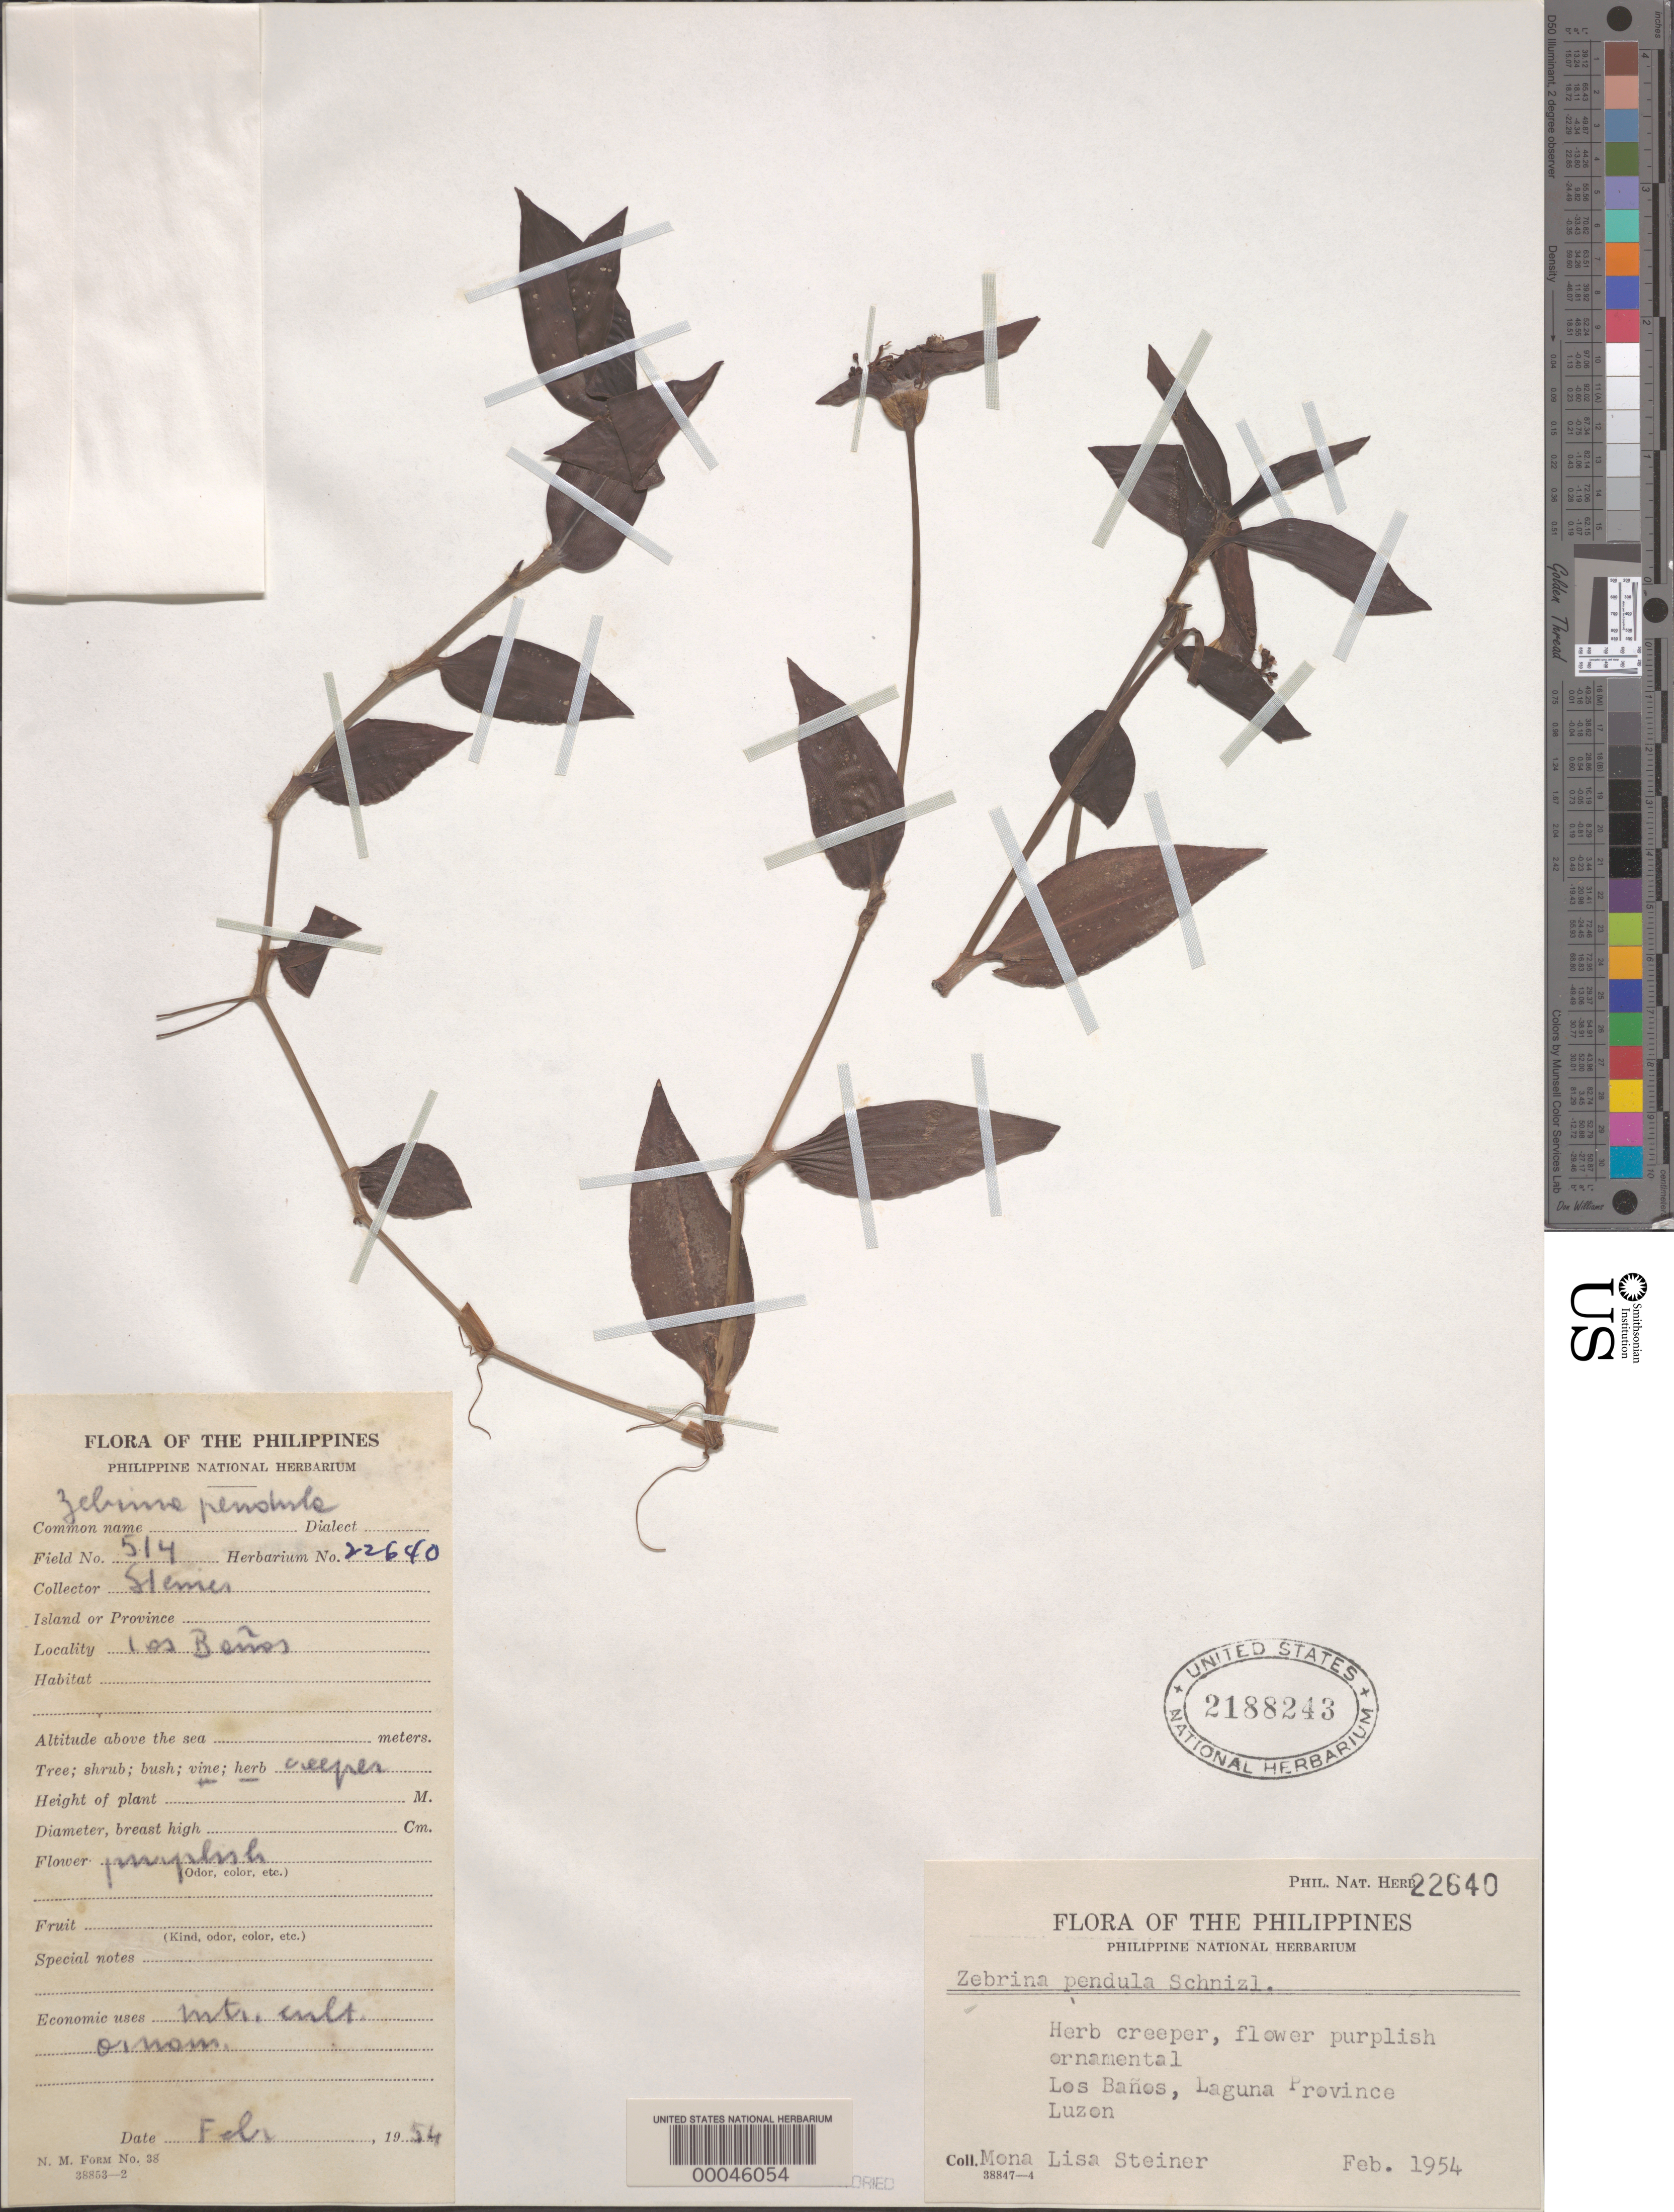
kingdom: Plantae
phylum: Tracheophyta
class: Liliopsida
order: Commelinales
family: Commelinaceae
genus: Tradescantia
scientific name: Tradescantia zebrina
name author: Bosse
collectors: M. Steiner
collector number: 514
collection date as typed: Feb 1954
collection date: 1954-02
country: Philippines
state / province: Calabarzon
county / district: Laguna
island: Luzon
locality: Los baños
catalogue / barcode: US 2188243